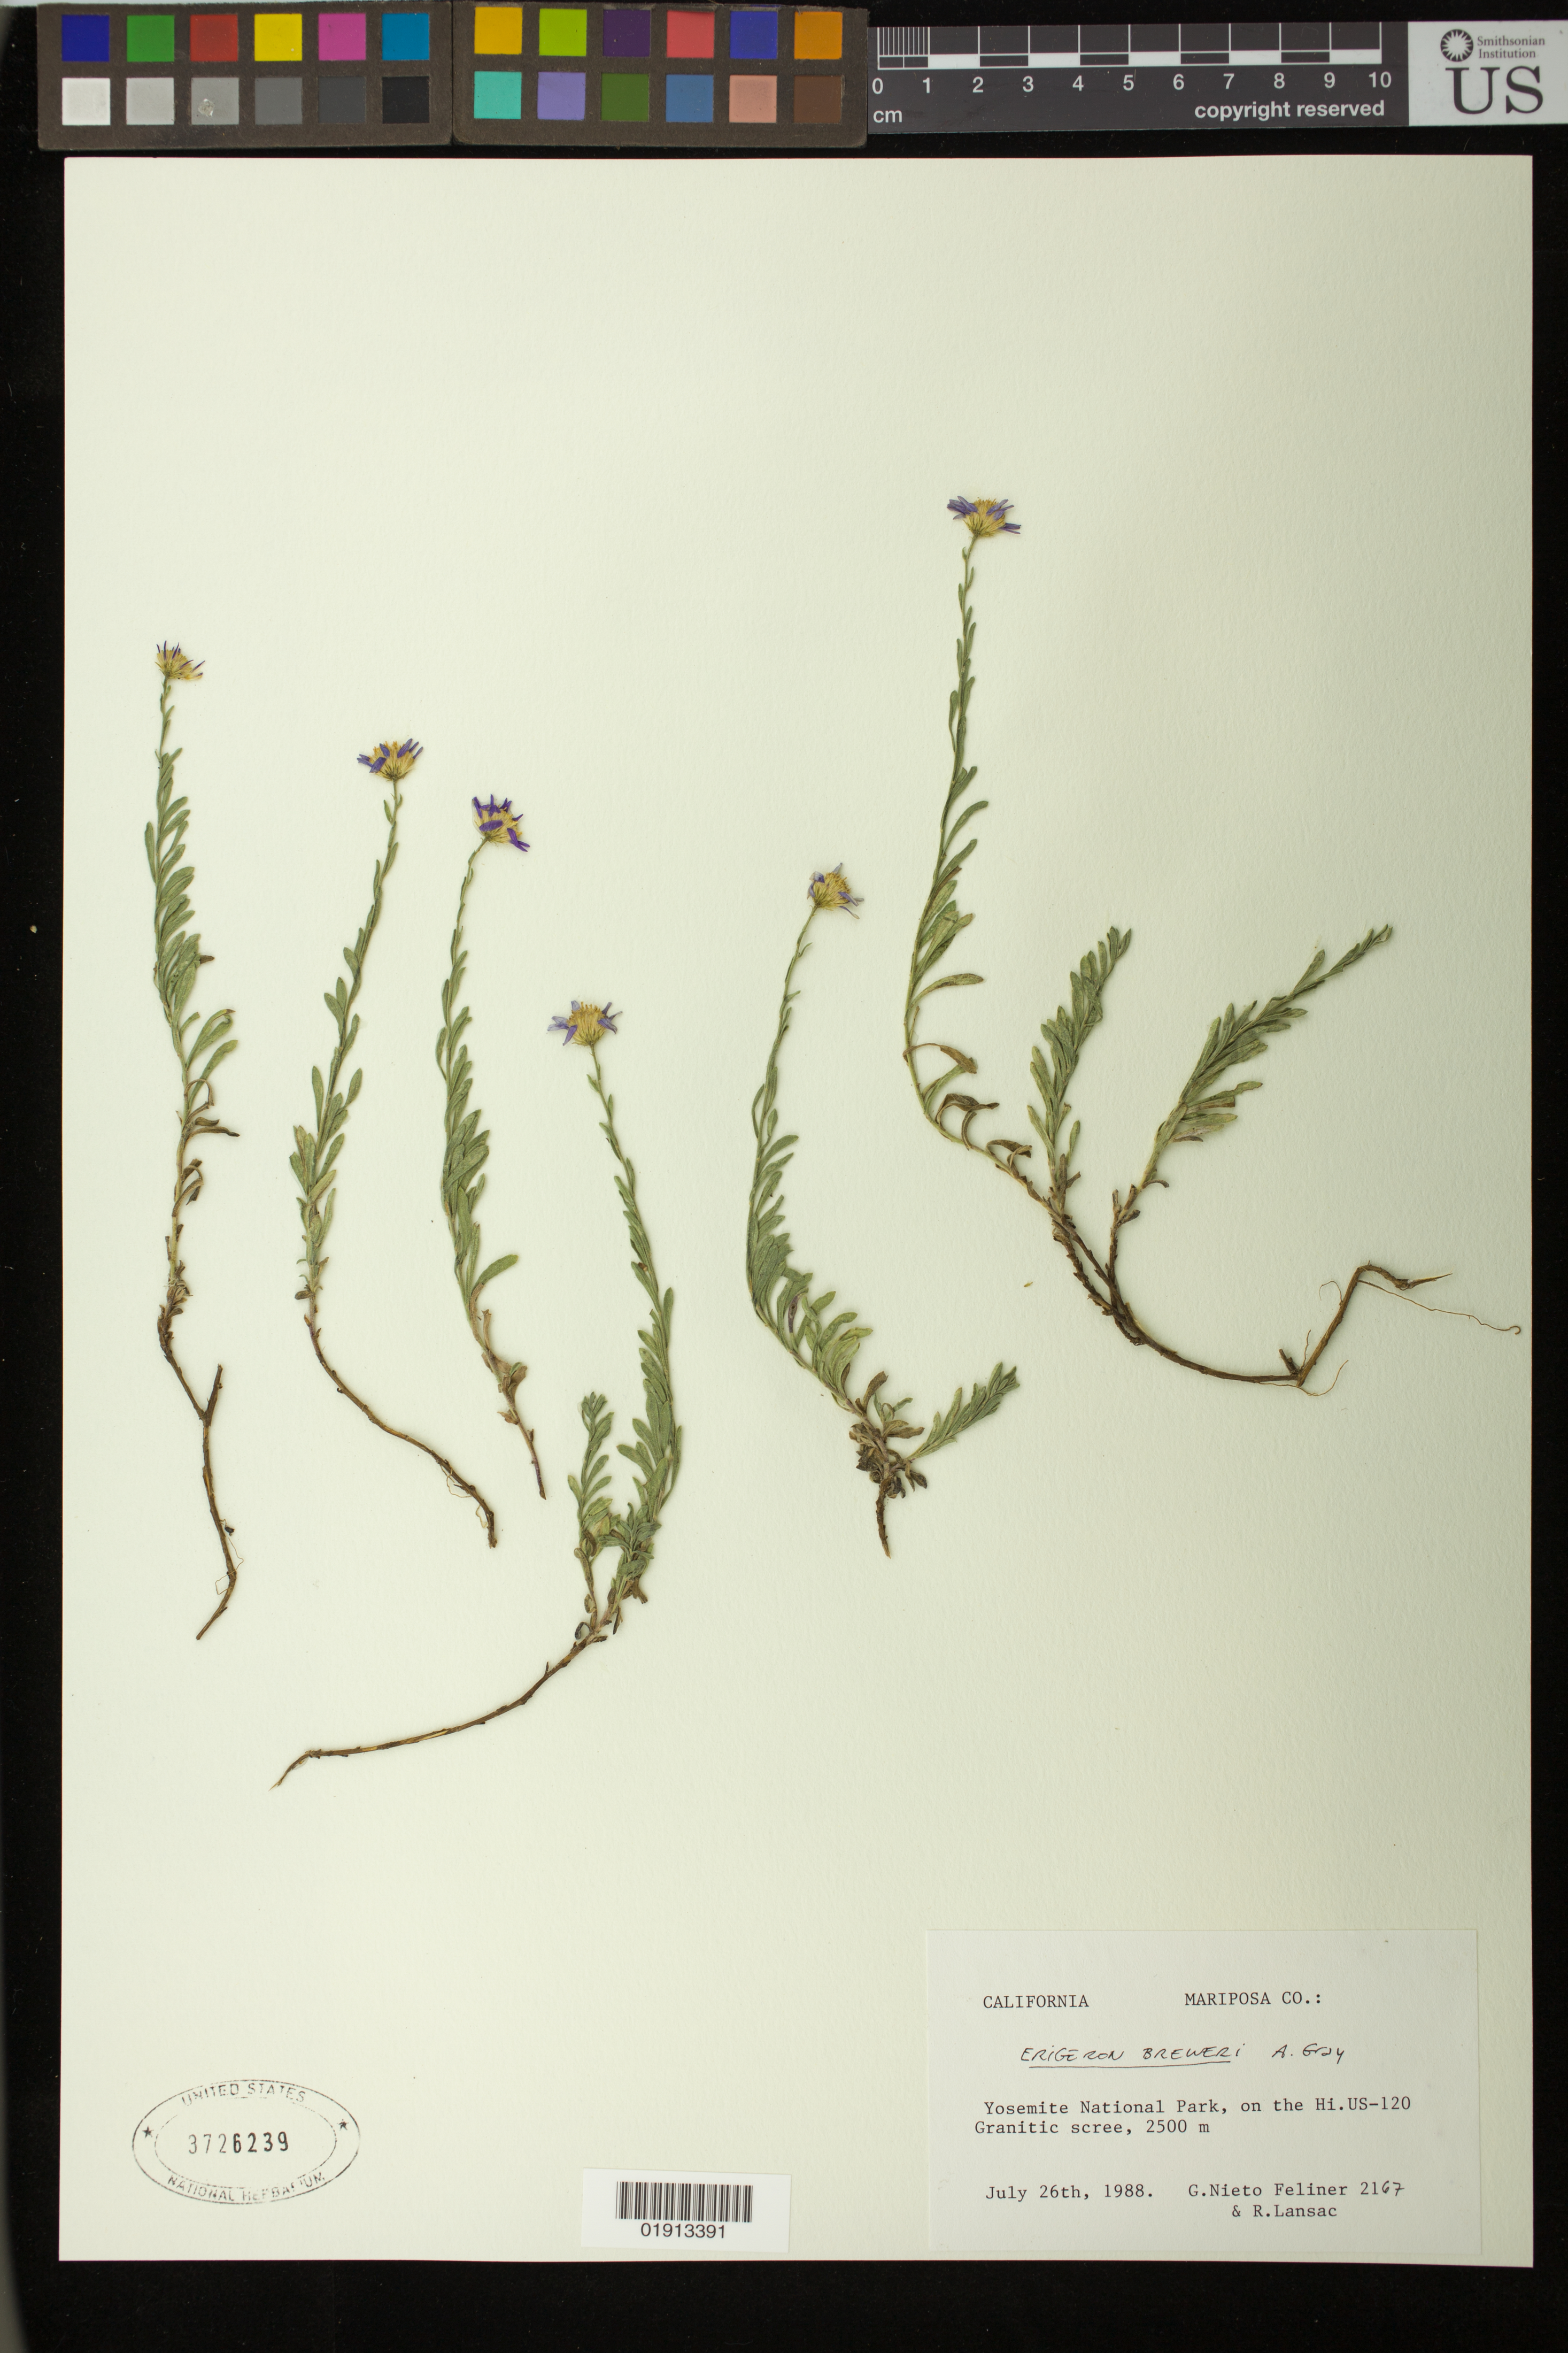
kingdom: Plantae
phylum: Tracheophyta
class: Magnoliopsida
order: Asterales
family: Asteraceae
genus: Erigeron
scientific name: Erigeron breweri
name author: A. Gray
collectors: G. Nieto Feliner & R. Lansac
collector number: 2167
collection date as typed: July 26, 1988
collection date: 1988-07-26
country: United States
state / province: California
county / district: Mariposa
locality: Yosemite National Park, on the Hi. US-120.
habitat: Granitic scree.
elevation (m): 2500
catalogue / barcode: US 3726239